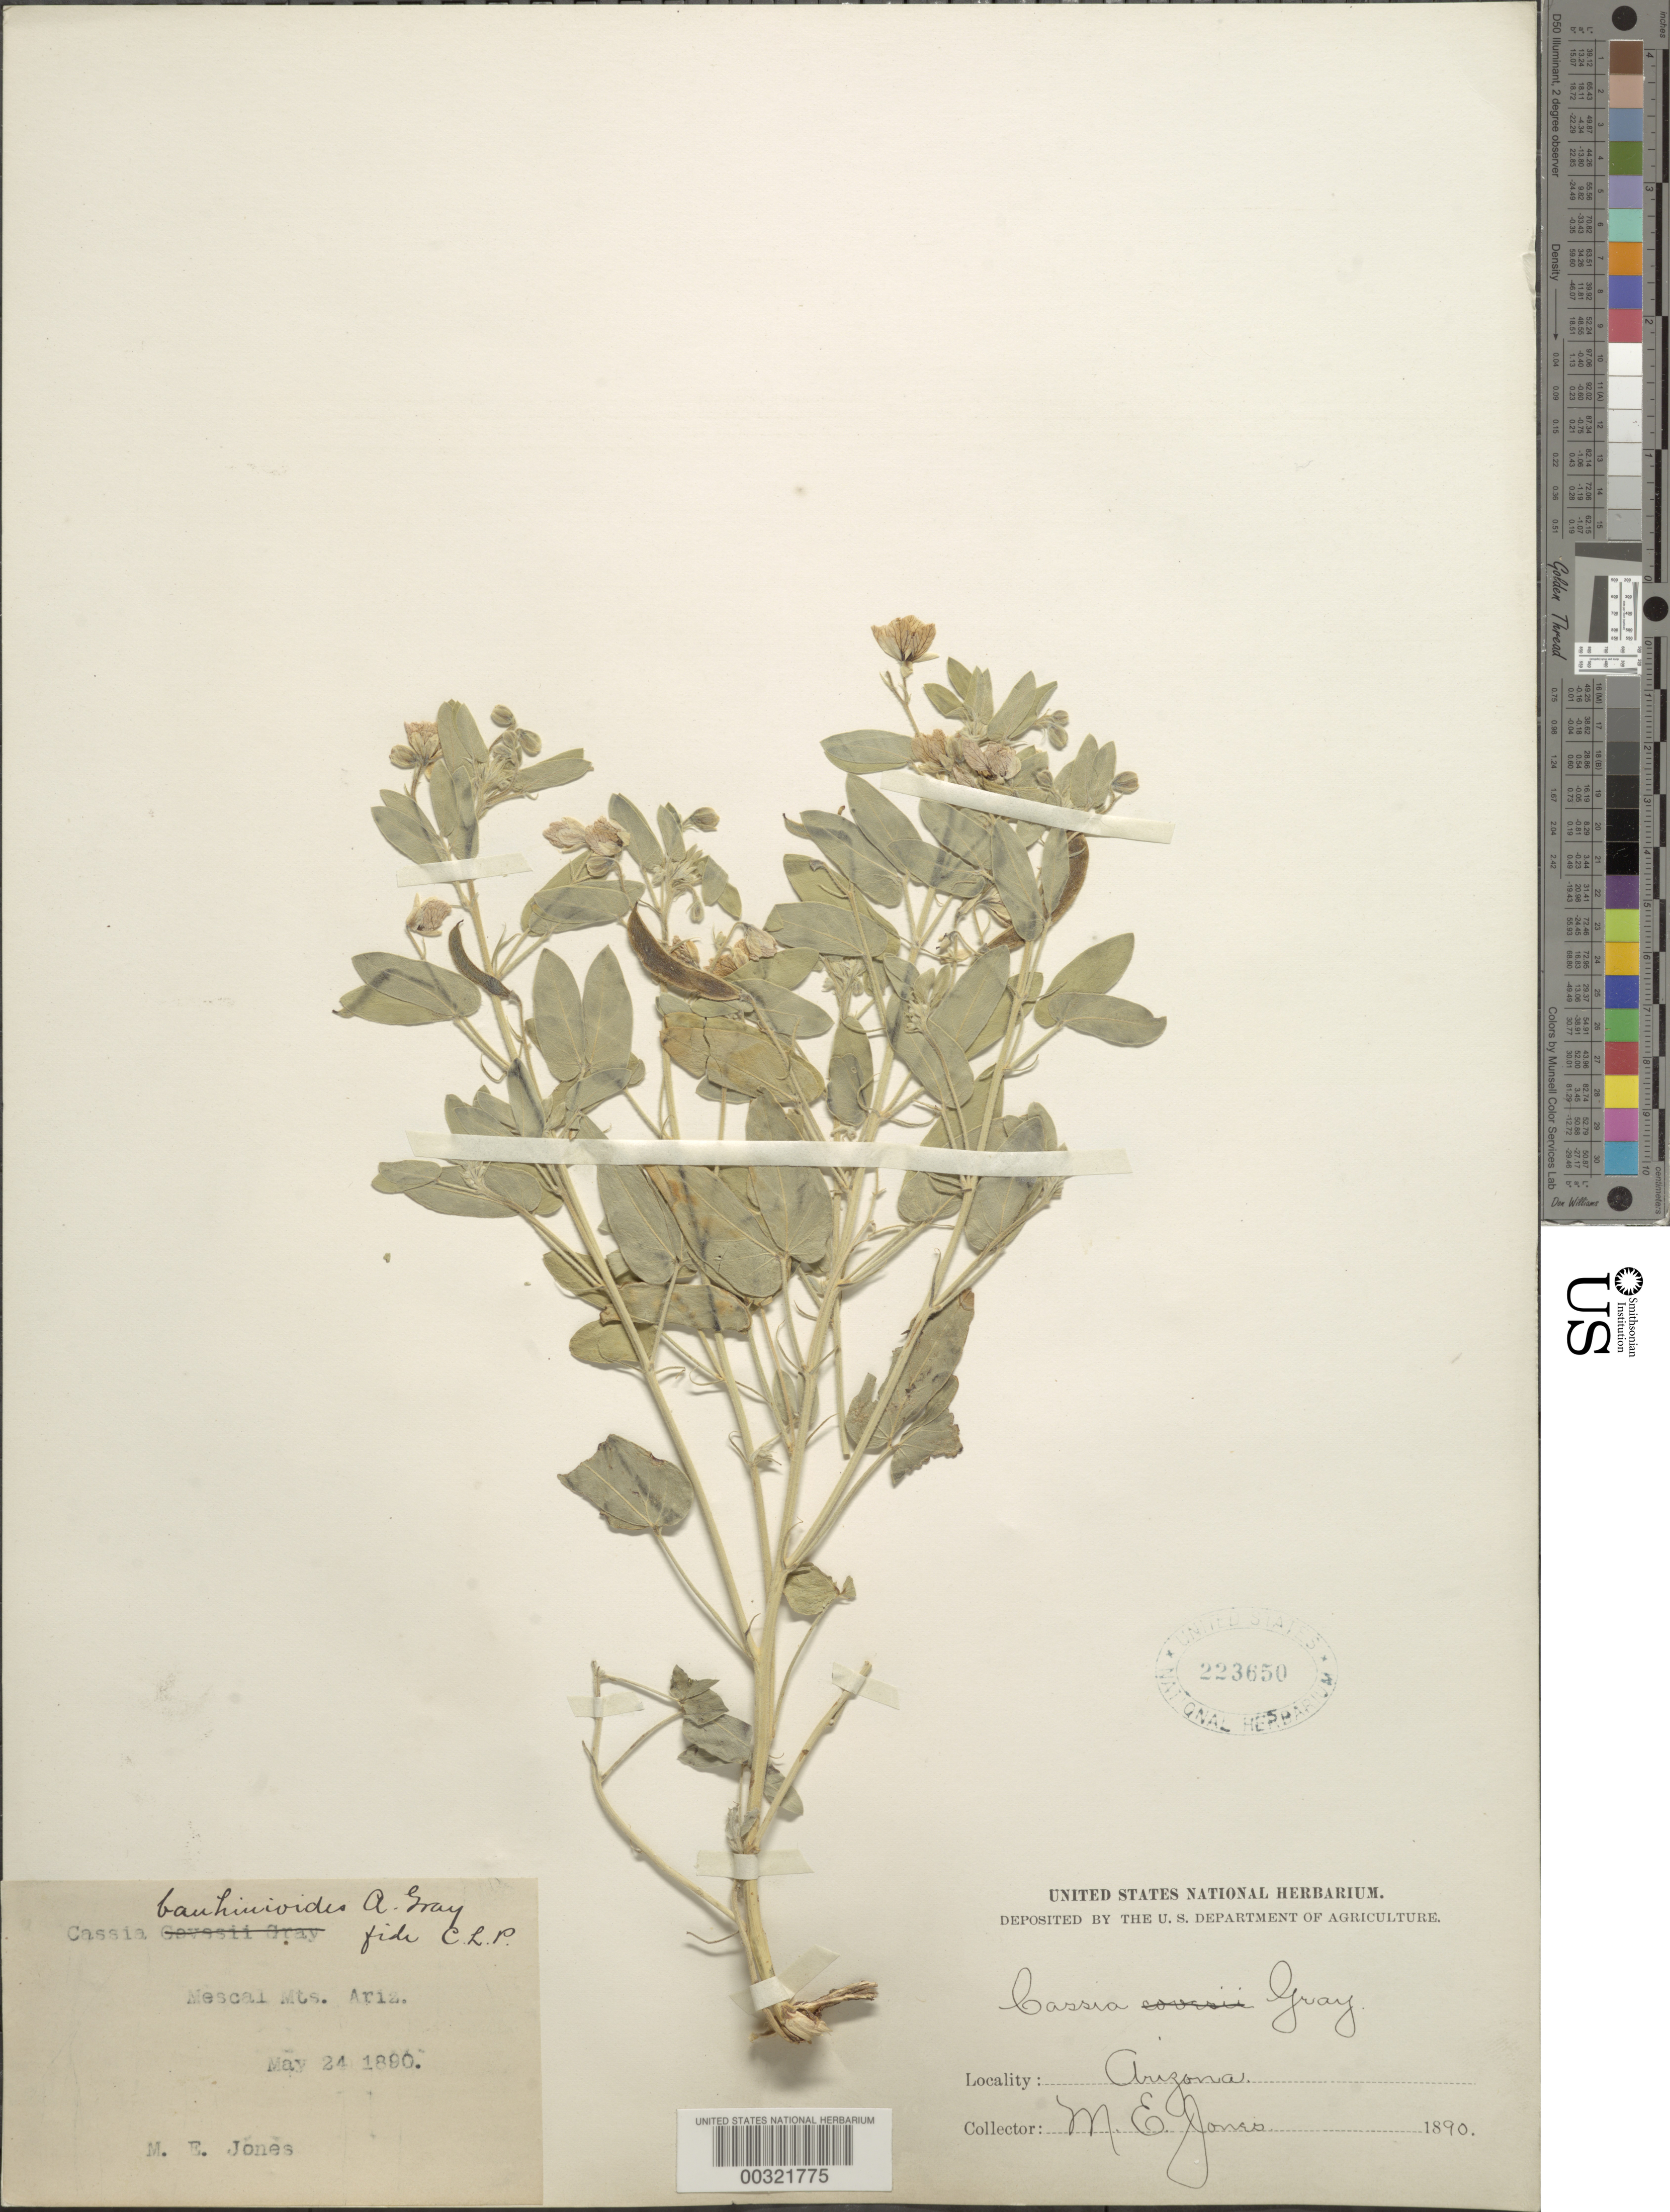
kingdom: Plantae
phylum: Tracheophyta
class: Magnoliopsida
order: Fabales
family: Fabaceae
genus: Senna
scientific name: Senna bauhinioides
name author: (A. Gray) H.S. Irwin & Barneby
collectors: M. E. Jones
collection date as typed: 24 May 1890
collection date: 1890-05-24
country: United States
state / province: Arizona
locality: Mescal mts.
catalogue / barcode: US 223650